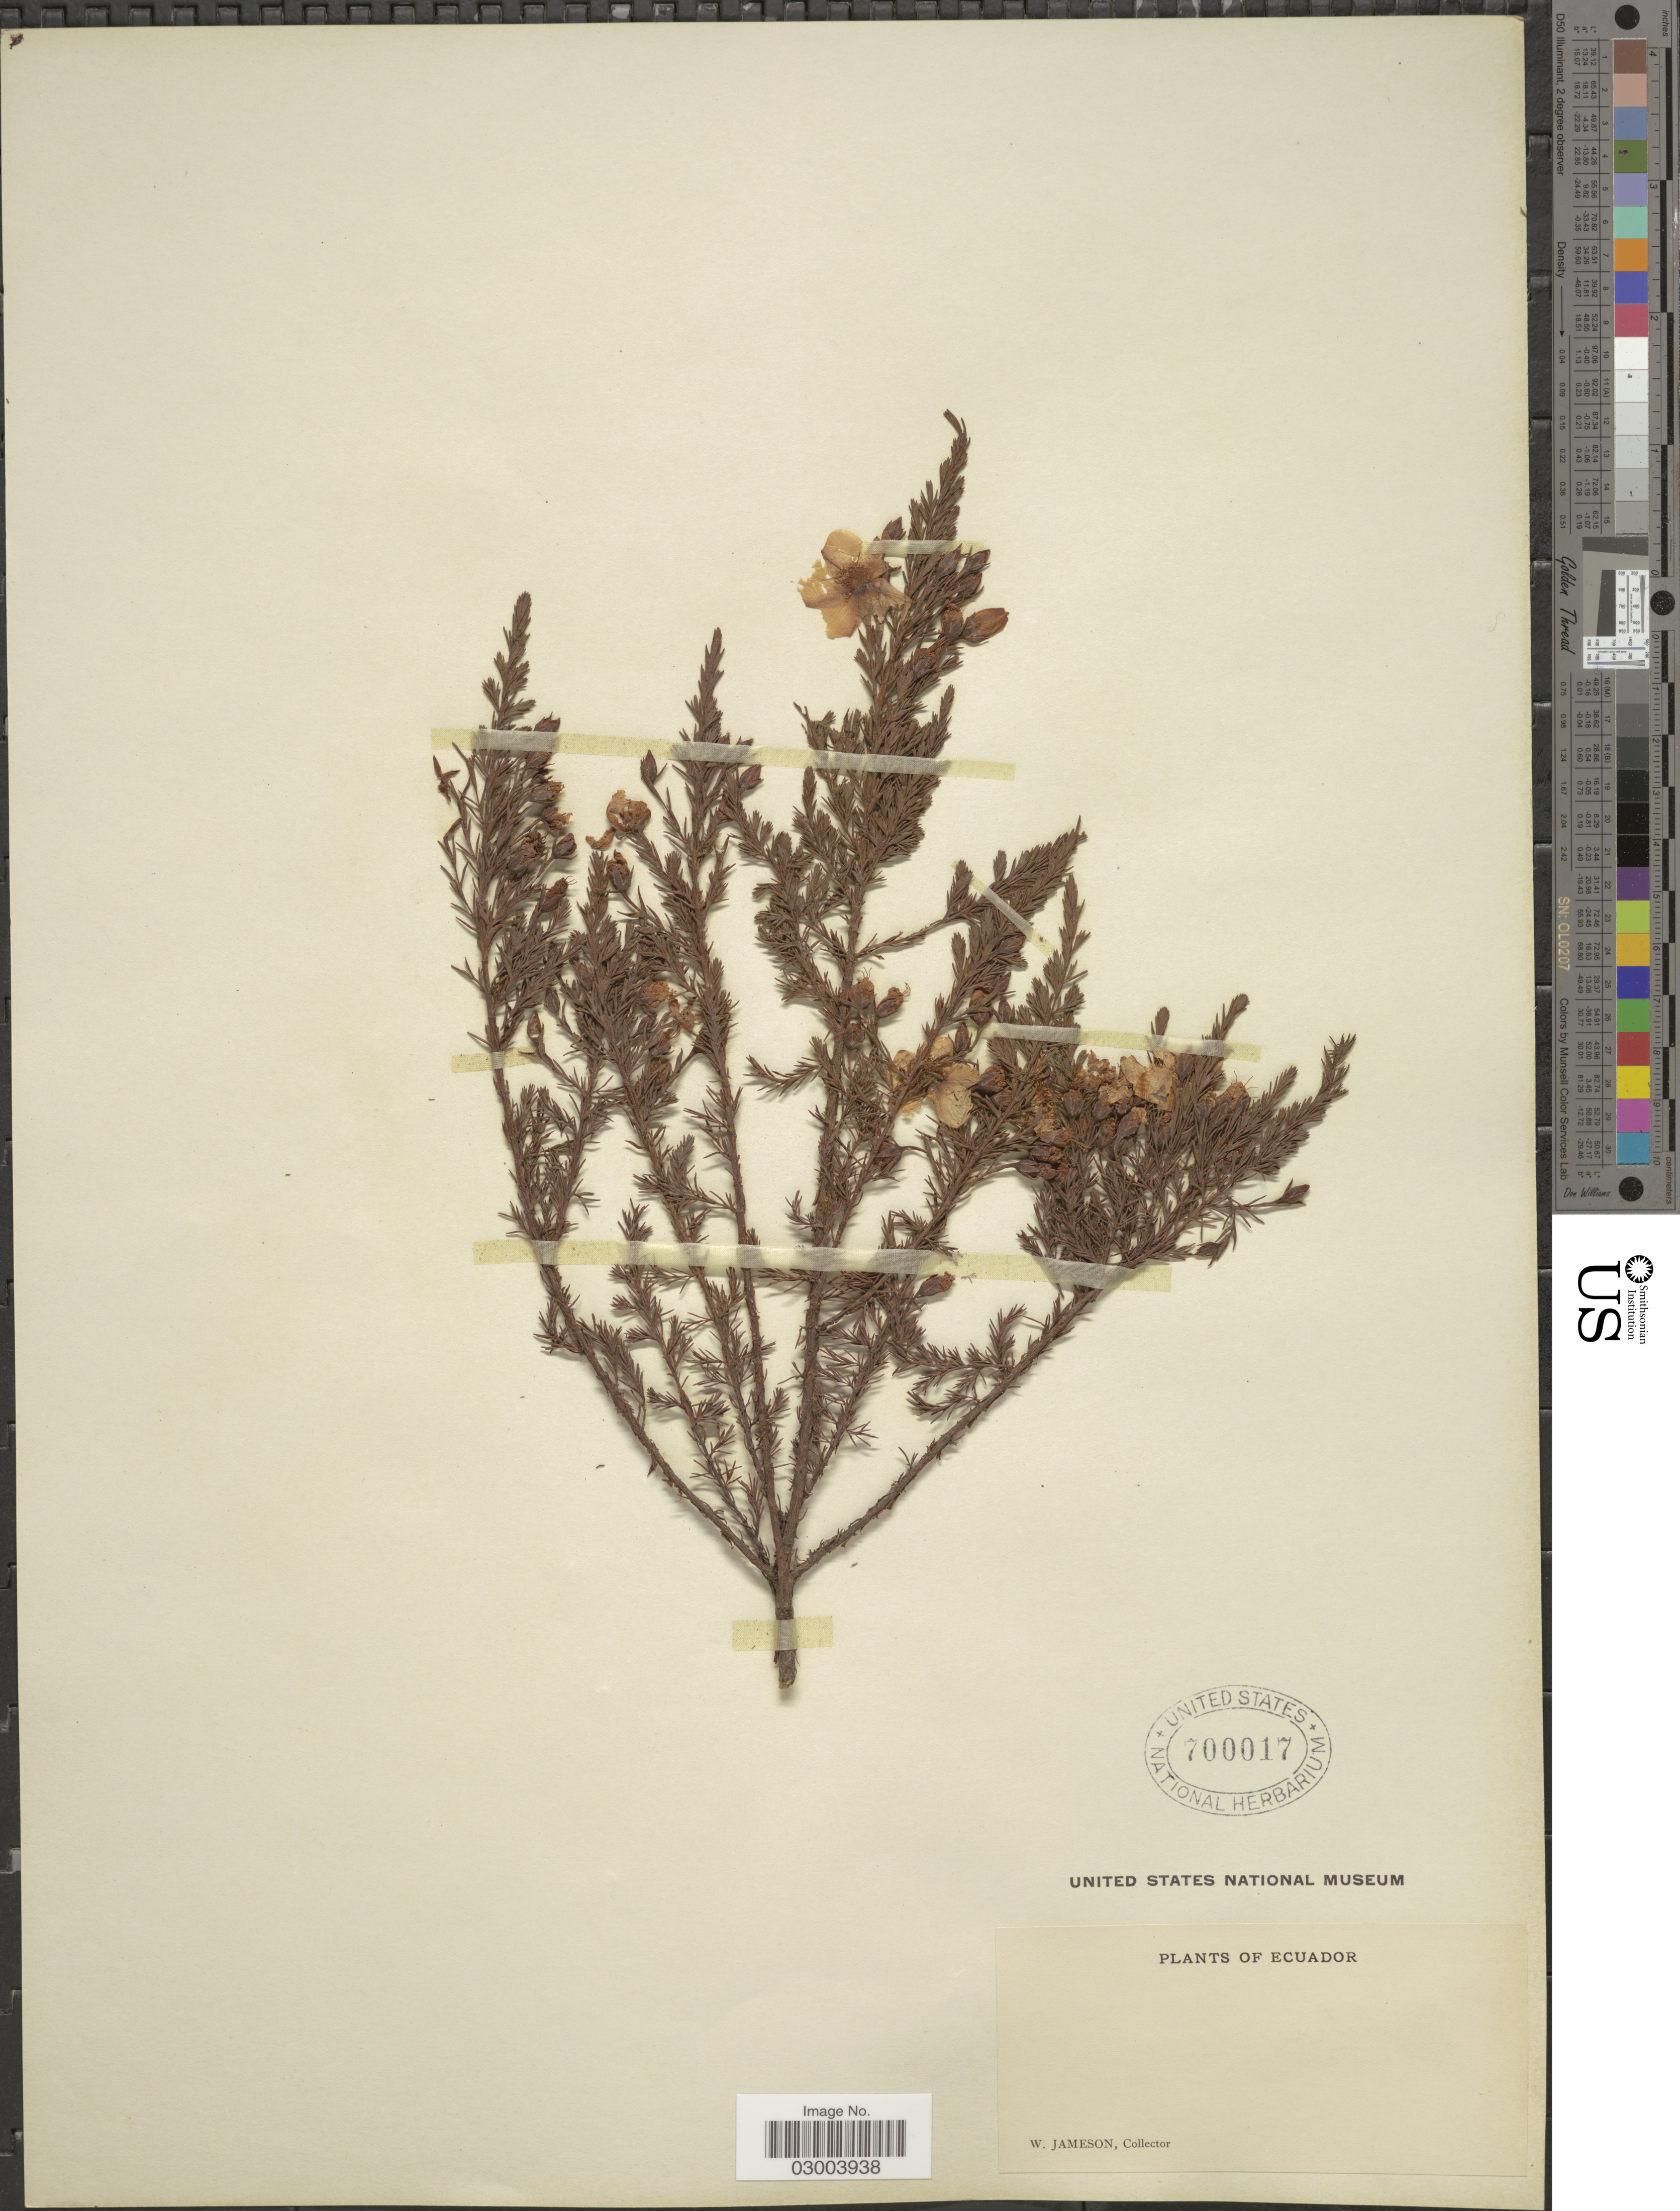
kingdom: Plantae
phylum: Tracheophyta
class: Magnoliopsida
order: Malpighiales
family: Hypericaceae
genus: Hypericum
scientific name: Hypericum laricifolium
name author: Juss.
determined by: Strong, M. T., (US), Smithsonian Institution - National Museum of Natural History (UNITED STATES)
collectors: W. Jameson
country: Ecuador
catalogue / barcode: US 700017